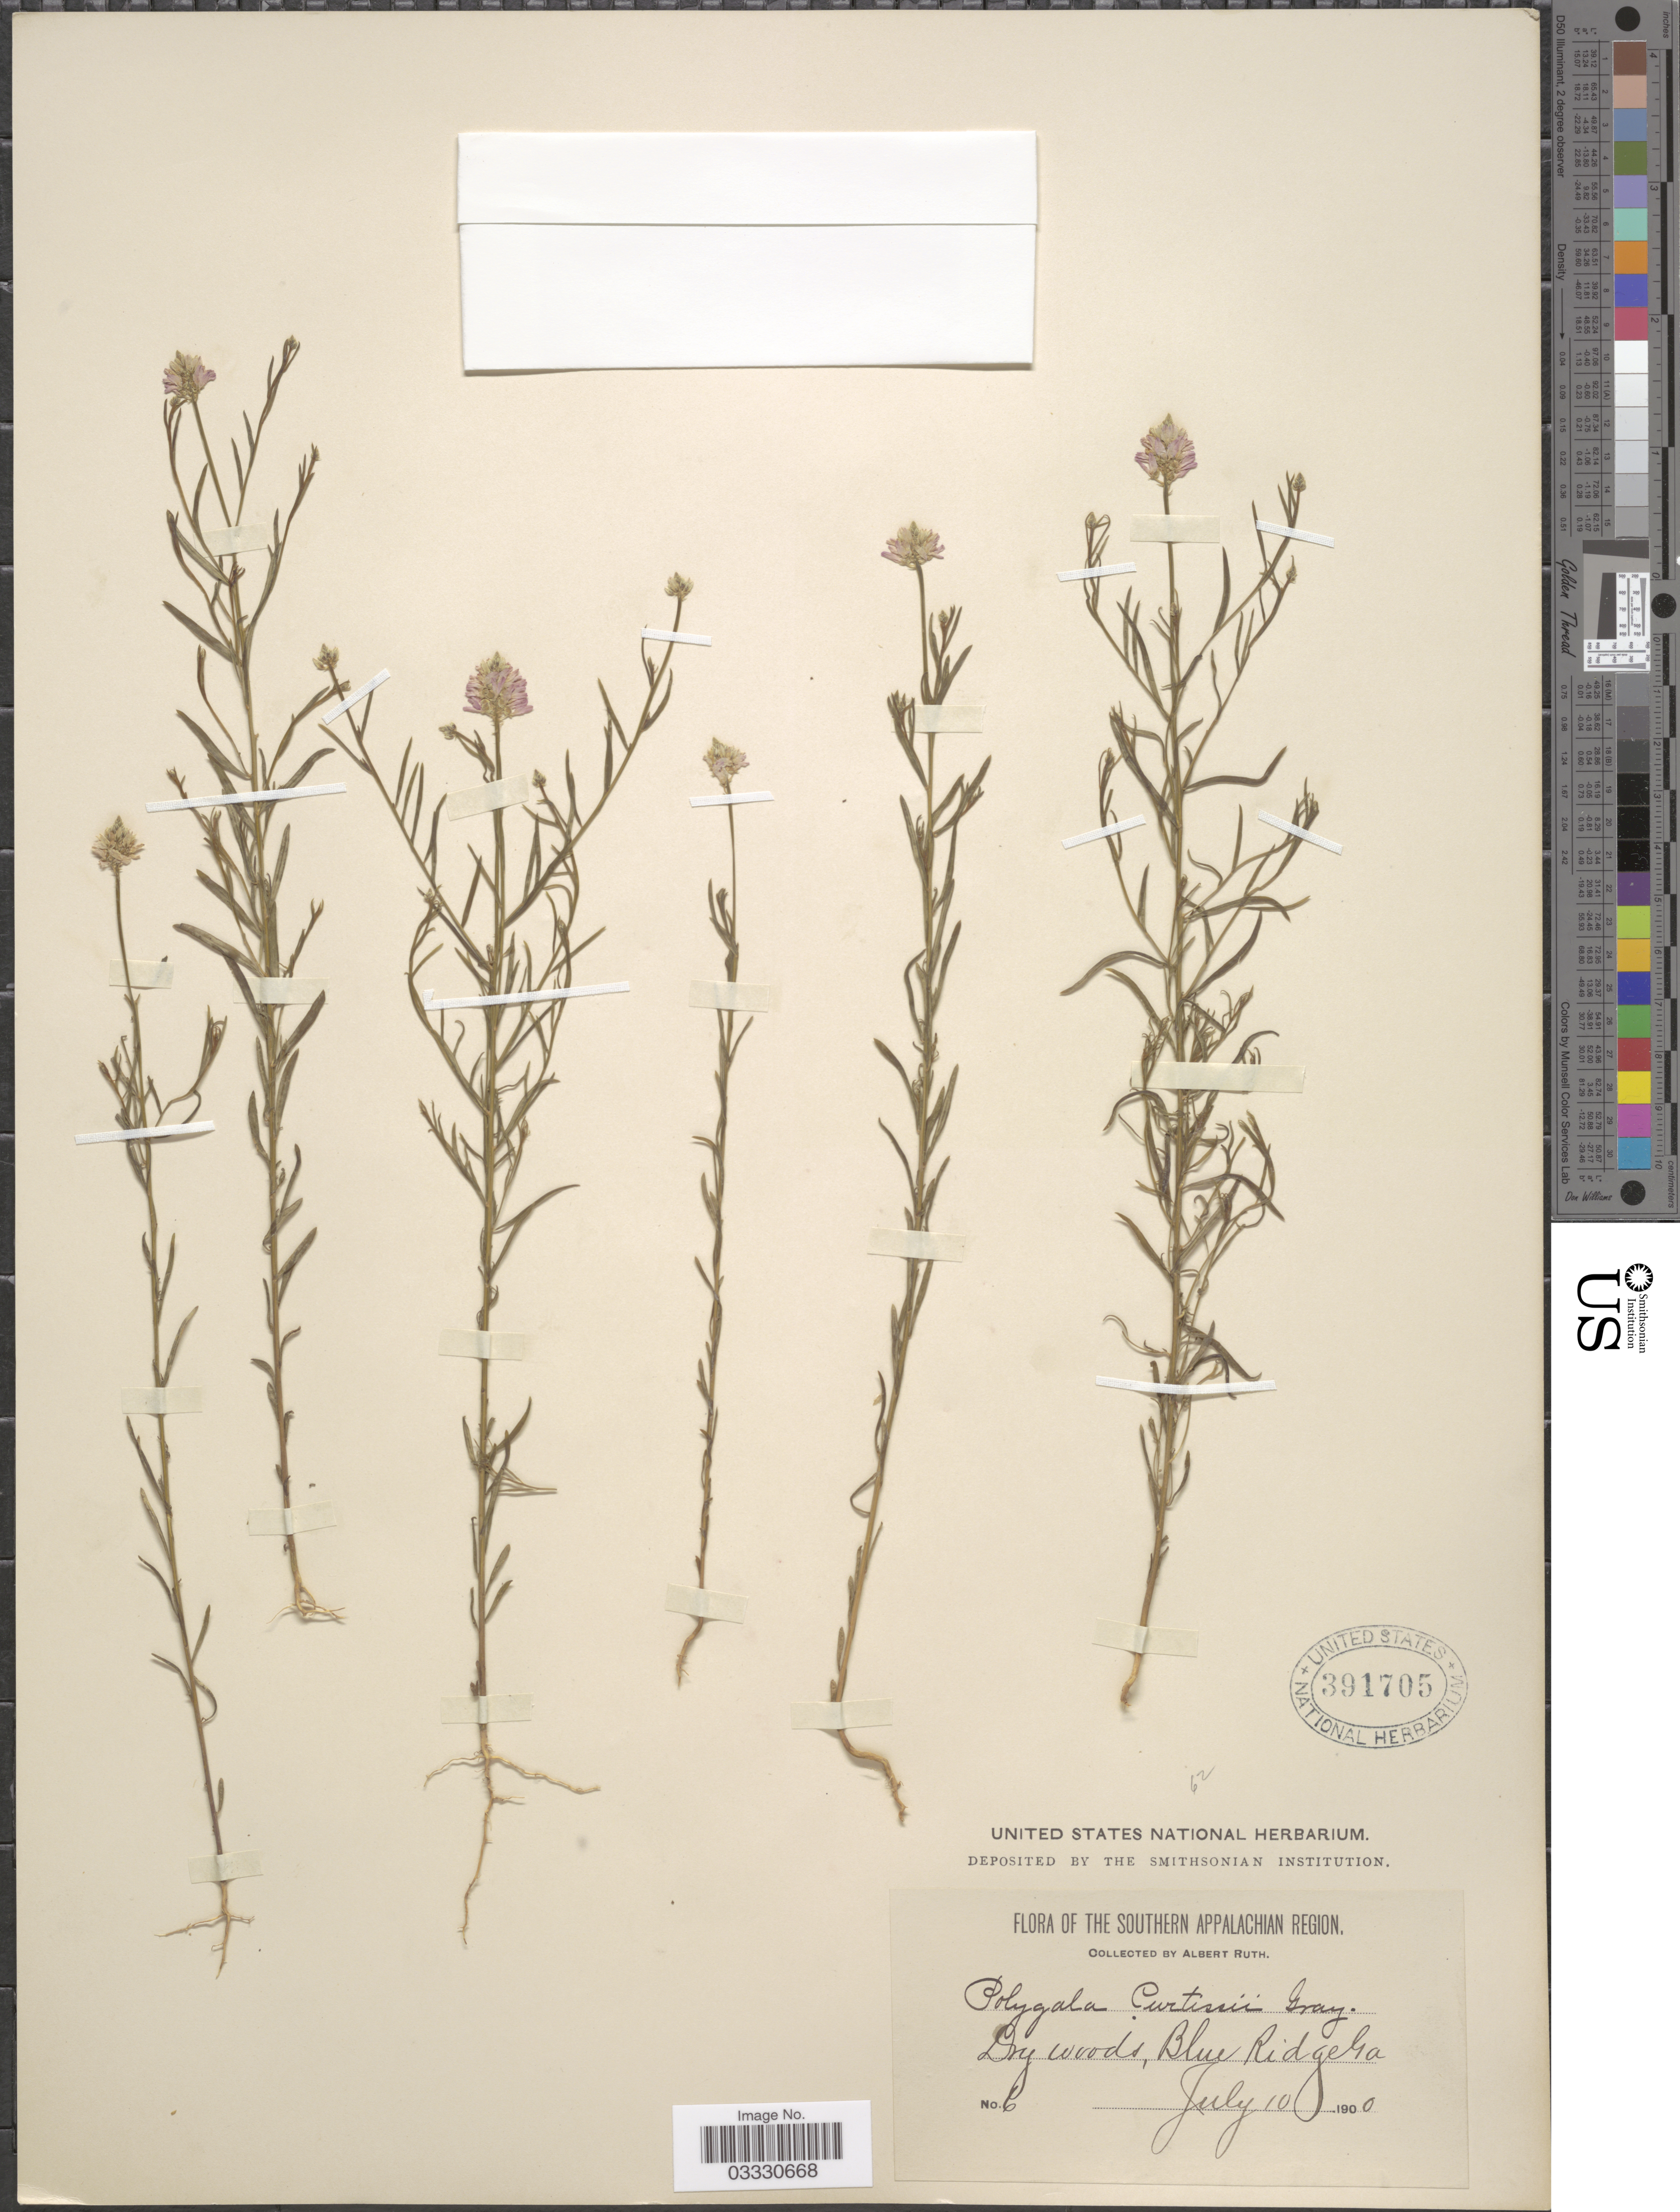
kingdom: Plantae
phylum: Tracheophyta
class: Magnoliopsida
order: Fabales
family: Polygalaceae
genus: Polygala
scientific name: Polygala curtissii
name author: A. Gray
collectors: A. Ruth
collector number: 6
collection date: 1900-07-10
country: United States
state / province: Georgia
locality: The Southern Appalachian Region. Blue Ridge.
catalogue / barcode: US 391705